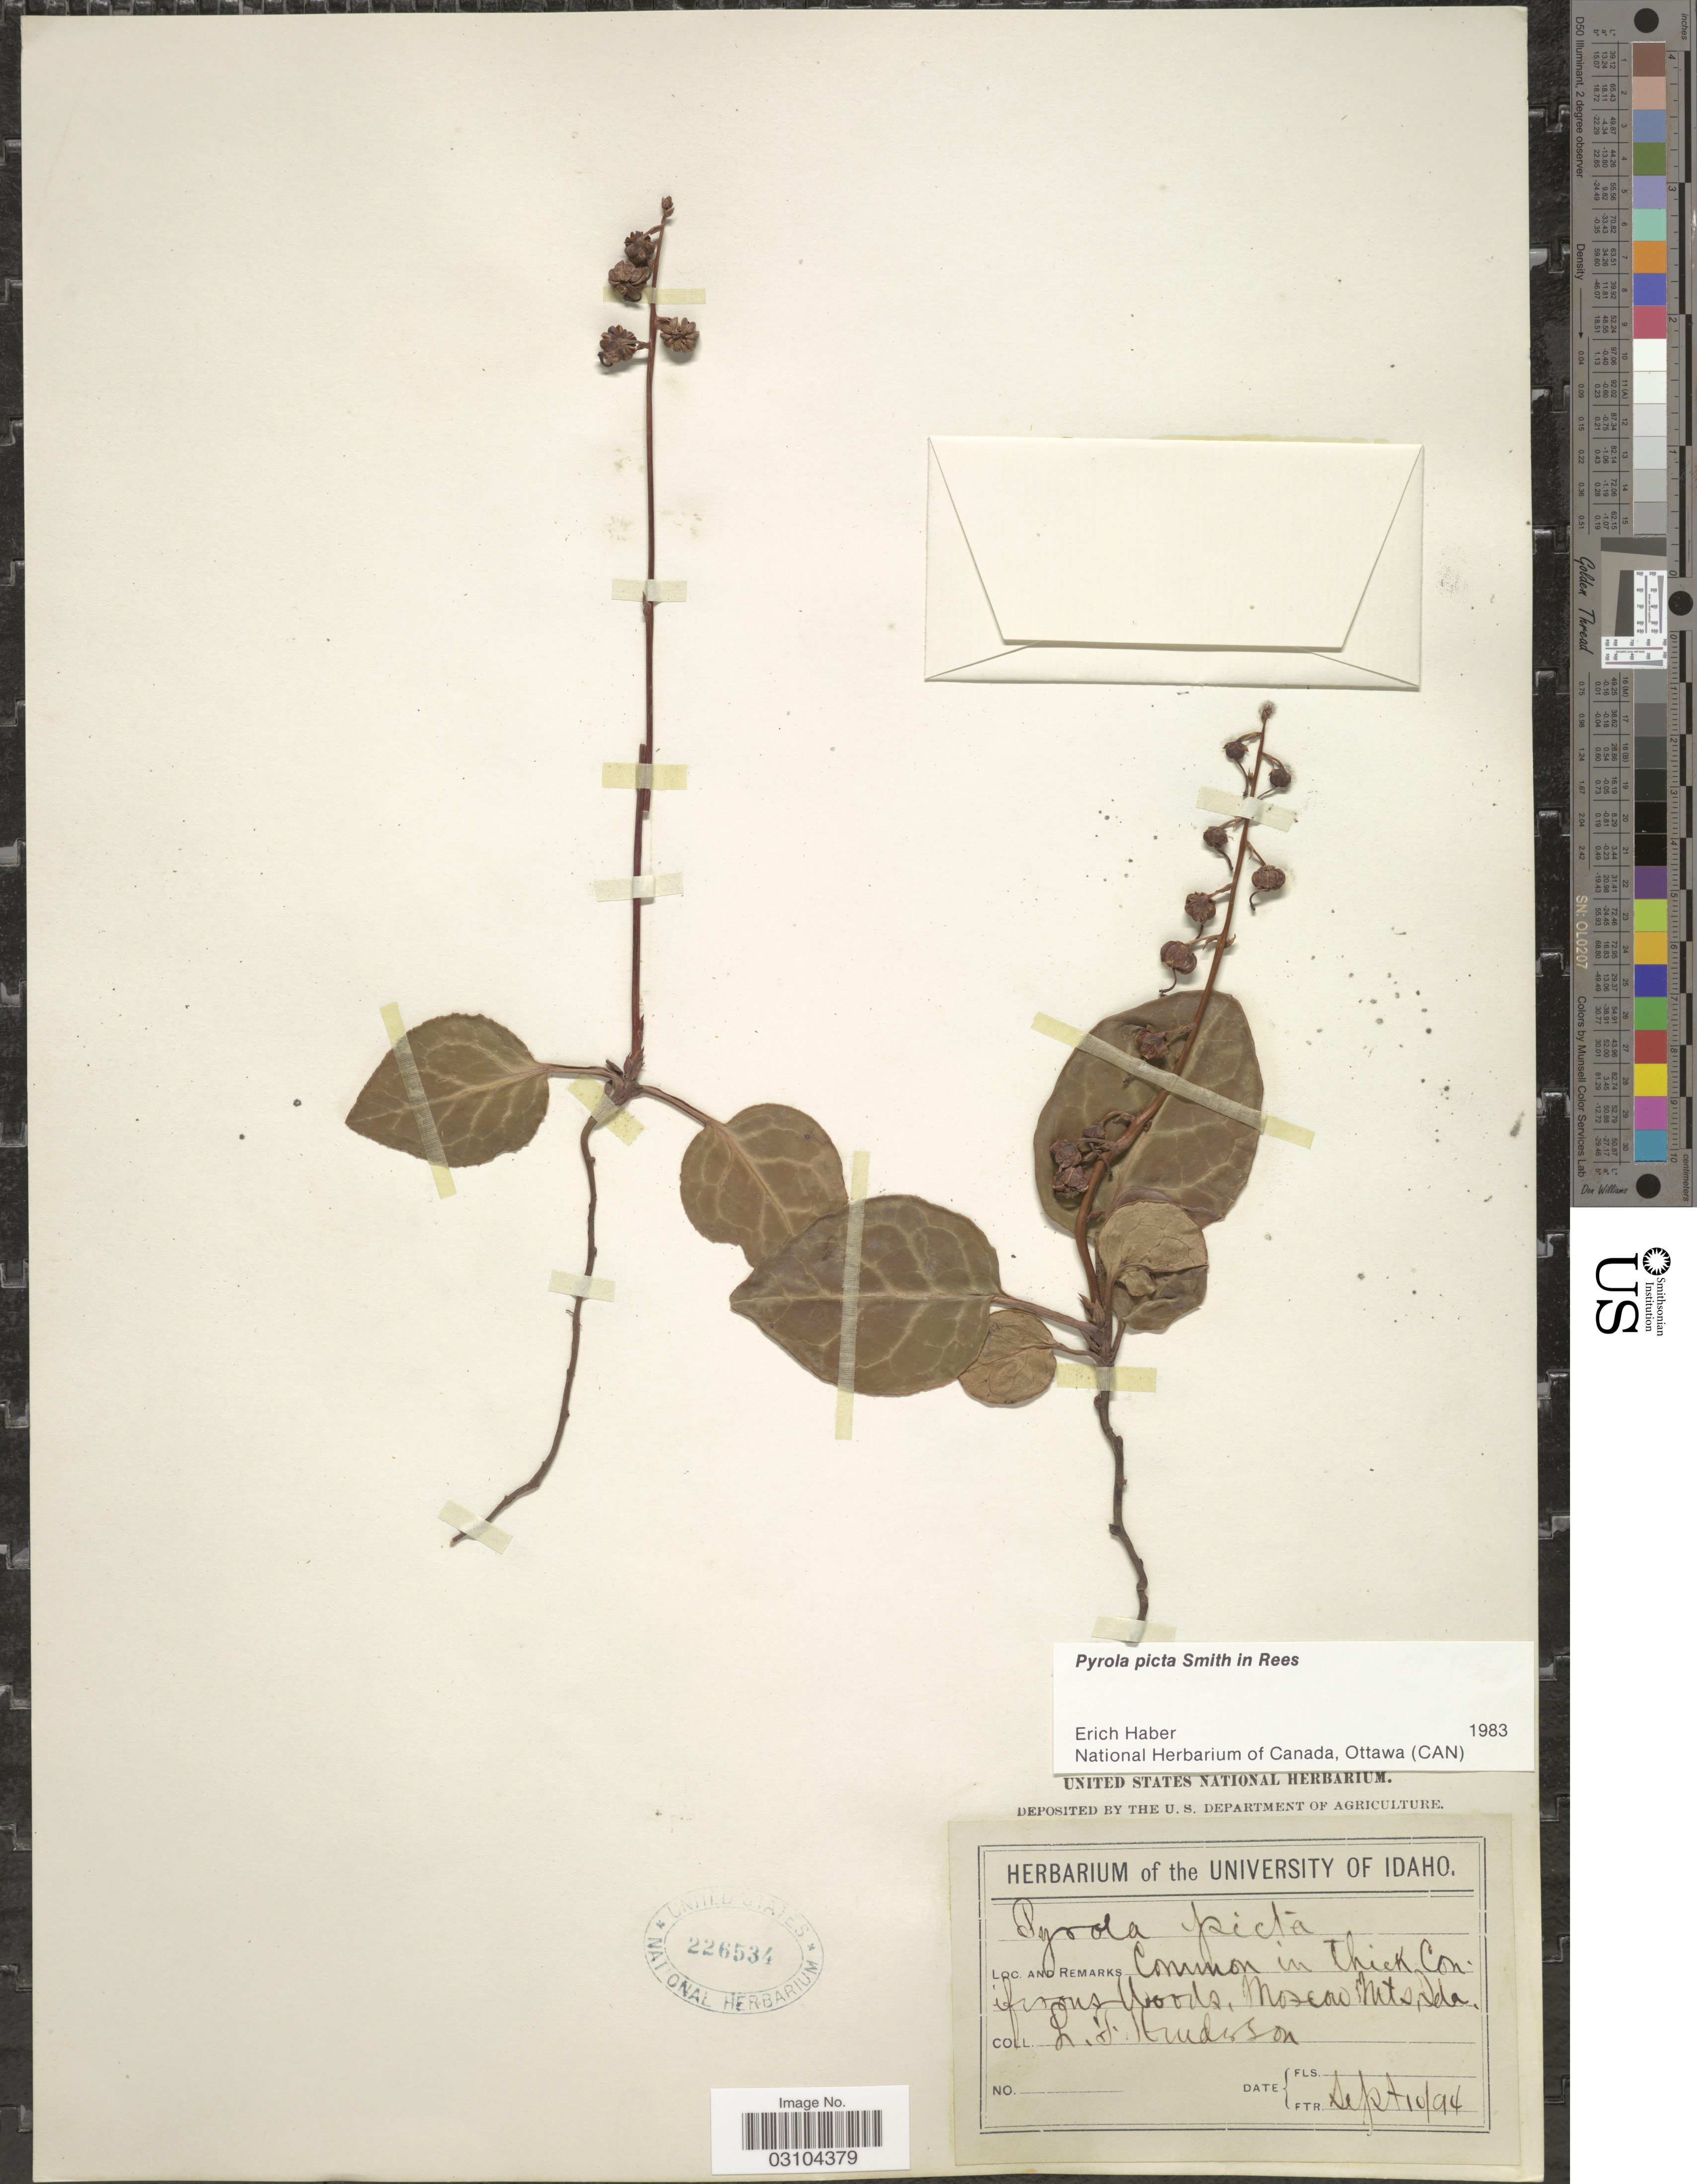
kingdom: Plantae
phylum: Tracheophyta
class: Magnoliopsida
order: Ericales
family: Ericaceae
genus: Pyrola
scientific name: Pyrola picta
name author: Sm. in Rees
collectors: L. Henderson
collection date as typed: Transcribed d/m/y: 10/9/94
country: United States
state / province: Idaho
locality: Common in Thick Conifious Woods, Moscow Mts.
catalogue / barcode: US 226534